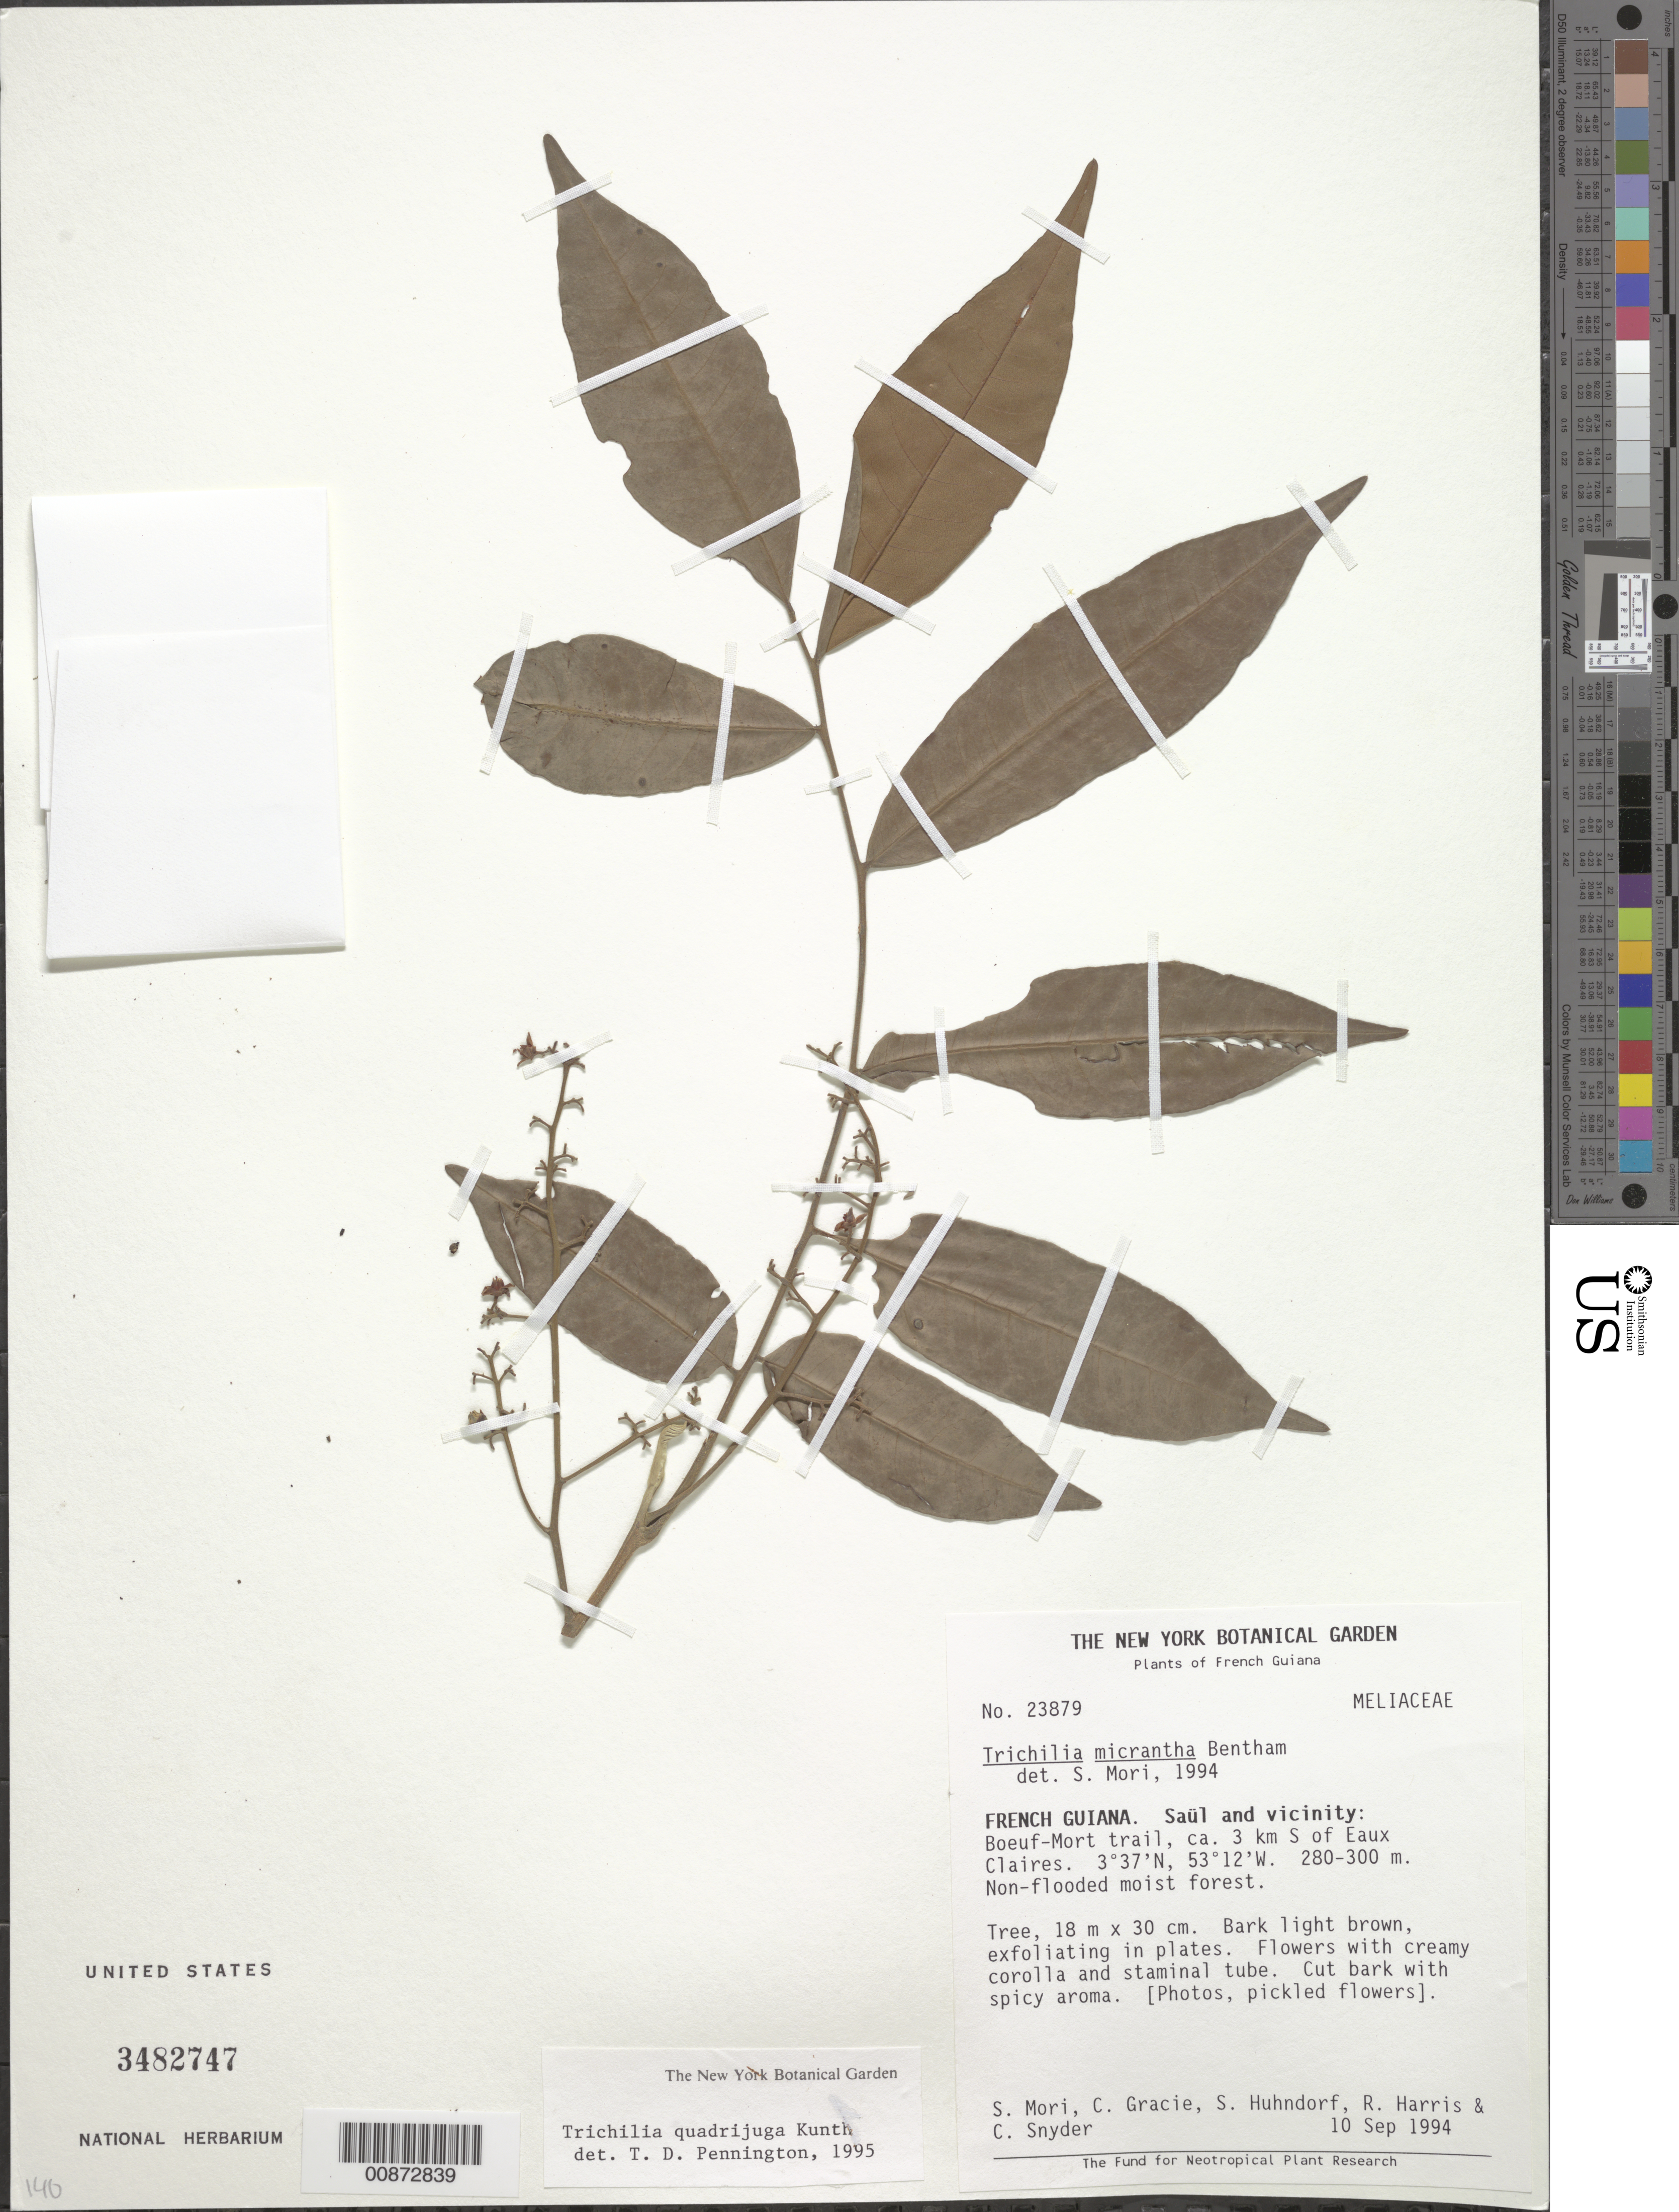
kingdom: Plantae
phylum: Tracheophyta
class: Magnoliopsida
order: Sapindales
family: Meliaceae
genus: Trichilia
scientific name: Trichilia quadrijuga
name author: Kunth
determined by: Pennington, T. D., (K)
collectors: S. Mori, C. A. Gracie, S. Huhndorf, R. Harris & C. Snyder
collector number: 23879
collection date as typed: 10-Sep-94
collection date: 1994-09-10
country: French Guiana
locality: Saül and vic., Boeuf-Mort Trail, ca. 3 km S of Eaux Claires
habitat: Non-flooded moist forest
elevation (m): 280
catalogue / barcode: US 3482747